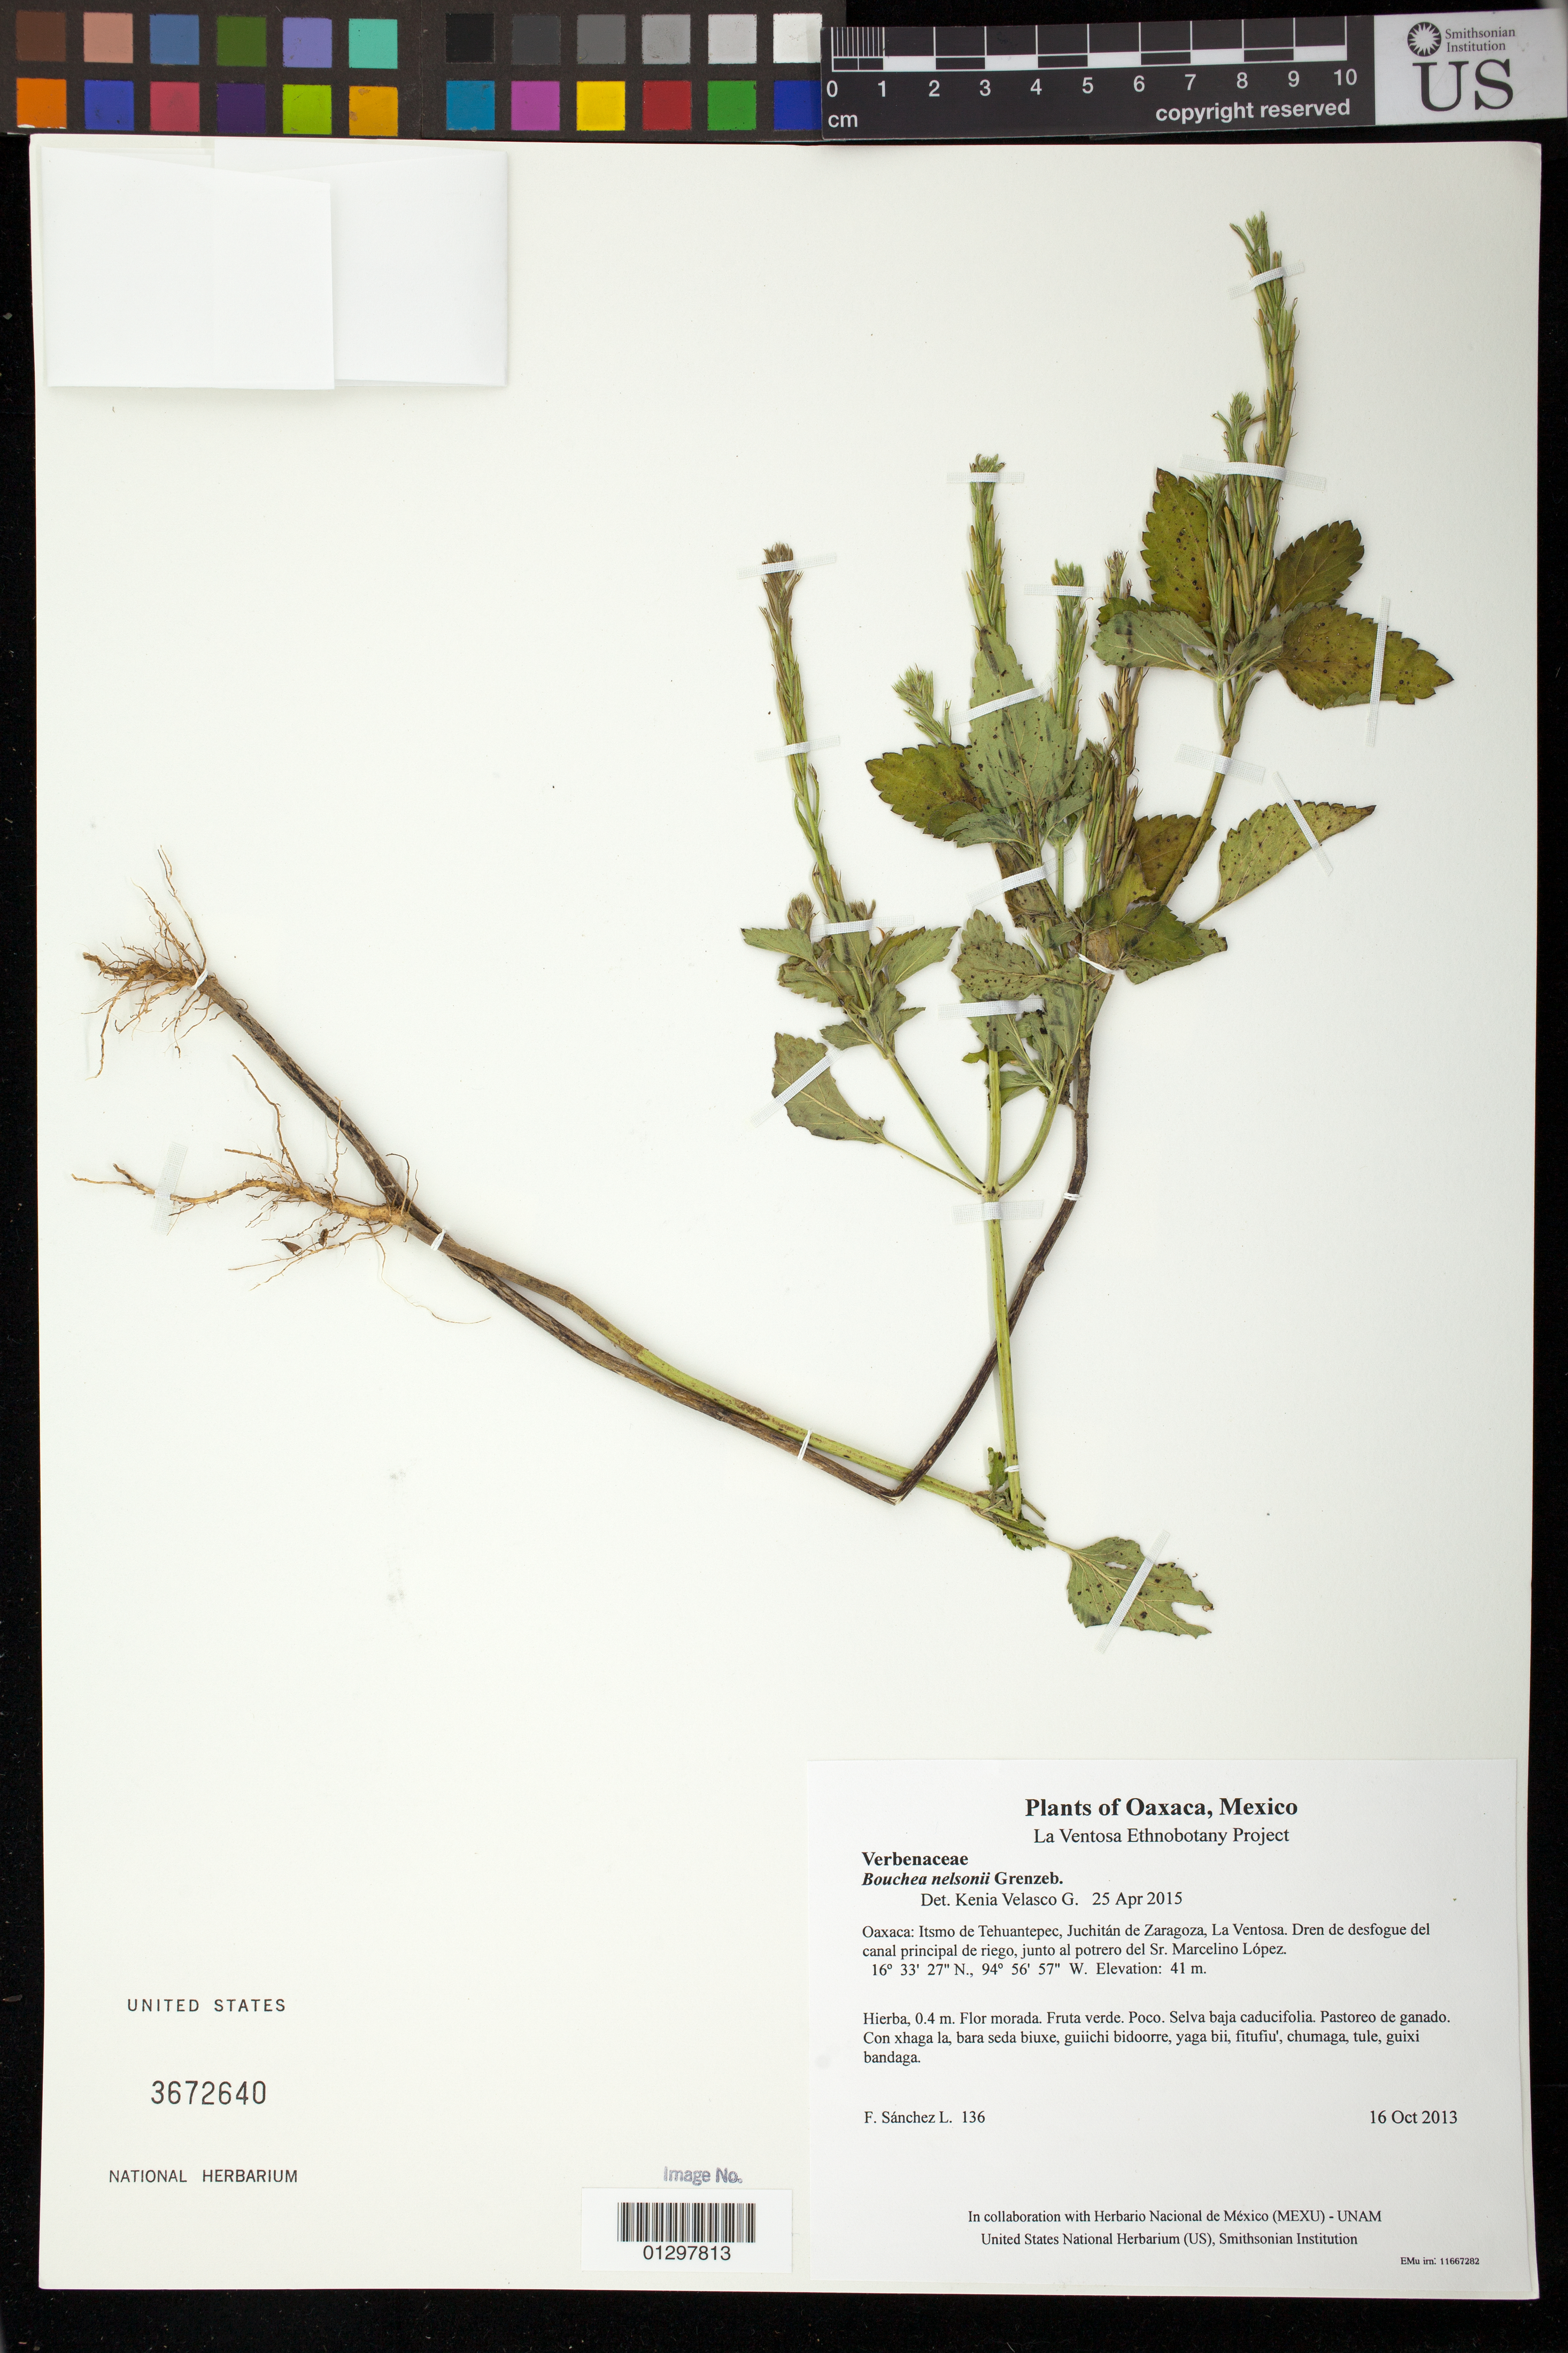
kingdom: Plantae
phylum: Tracheophyta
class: Magnoliopsida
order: Lamiales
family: Verbenaceae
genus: Bouchea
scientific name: Bouchea nelsonii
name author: Grenzeb.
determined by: Velasco G., Kenia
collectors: F. Sánchez L.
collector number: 136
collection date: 2013-10-16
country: Mexico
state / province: Oaxaca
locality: Itsmo de Tehuantepec, Juchitán de Zaragoza, La Ventosa. Dren de desfogue del canal principal de riego, junto al potrero del Sr. Marcelino López.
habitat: Selva baja caducifolia. Pastoreo de ganado.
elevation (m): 41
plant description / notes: MEXU, US; Guixi bandaga. 0.4 m. Guie' nagu. Cuaananaxhi naga'. Caadxi.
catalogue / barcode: US 3672640